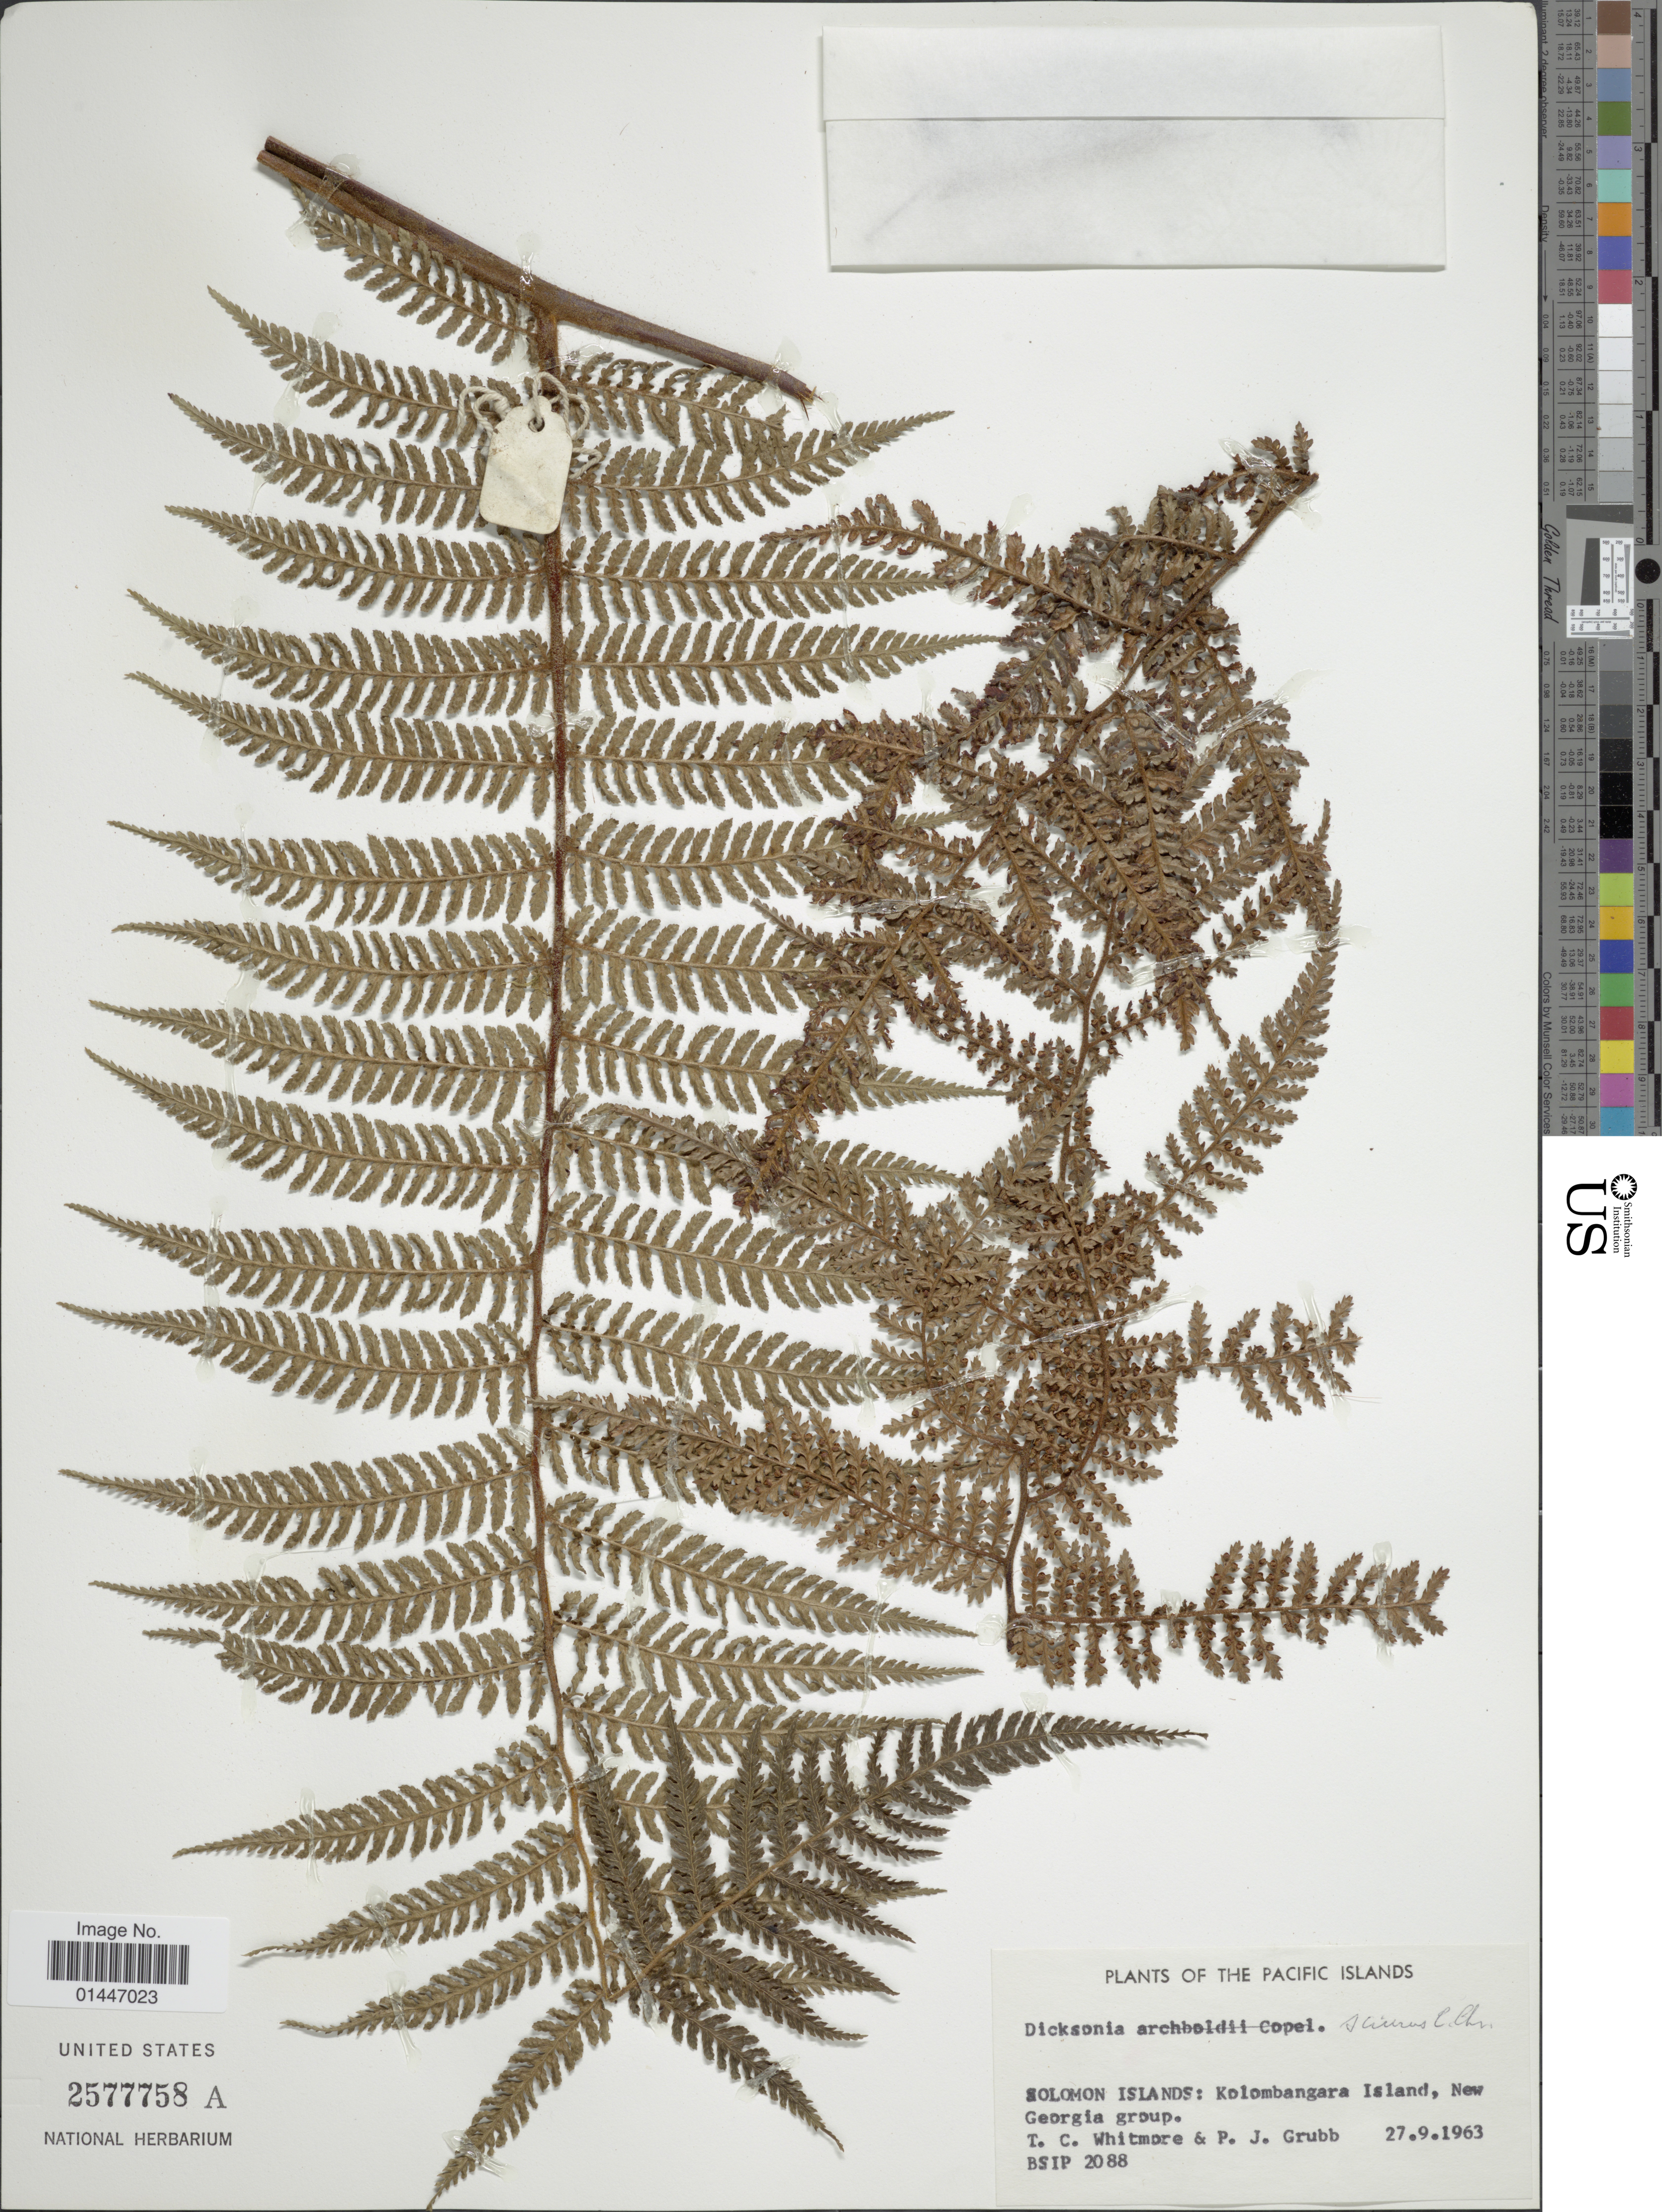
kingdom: Plantae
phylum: Tracheophyta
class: Polypodiopsida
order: Cyatheales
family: Dicksoniaceae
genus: Dicksonia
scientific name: Dicksonia squarrosa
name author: Sw.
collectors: T. C. Whitmore & P. J. Grubb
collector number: BSIP 2088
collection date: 1963-09-27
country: Solomon Islands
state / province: Solomon Islands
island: Kolombangara [Nduke]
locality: Kolombangara Island, New Georgia Group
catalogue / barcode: US 2577758A